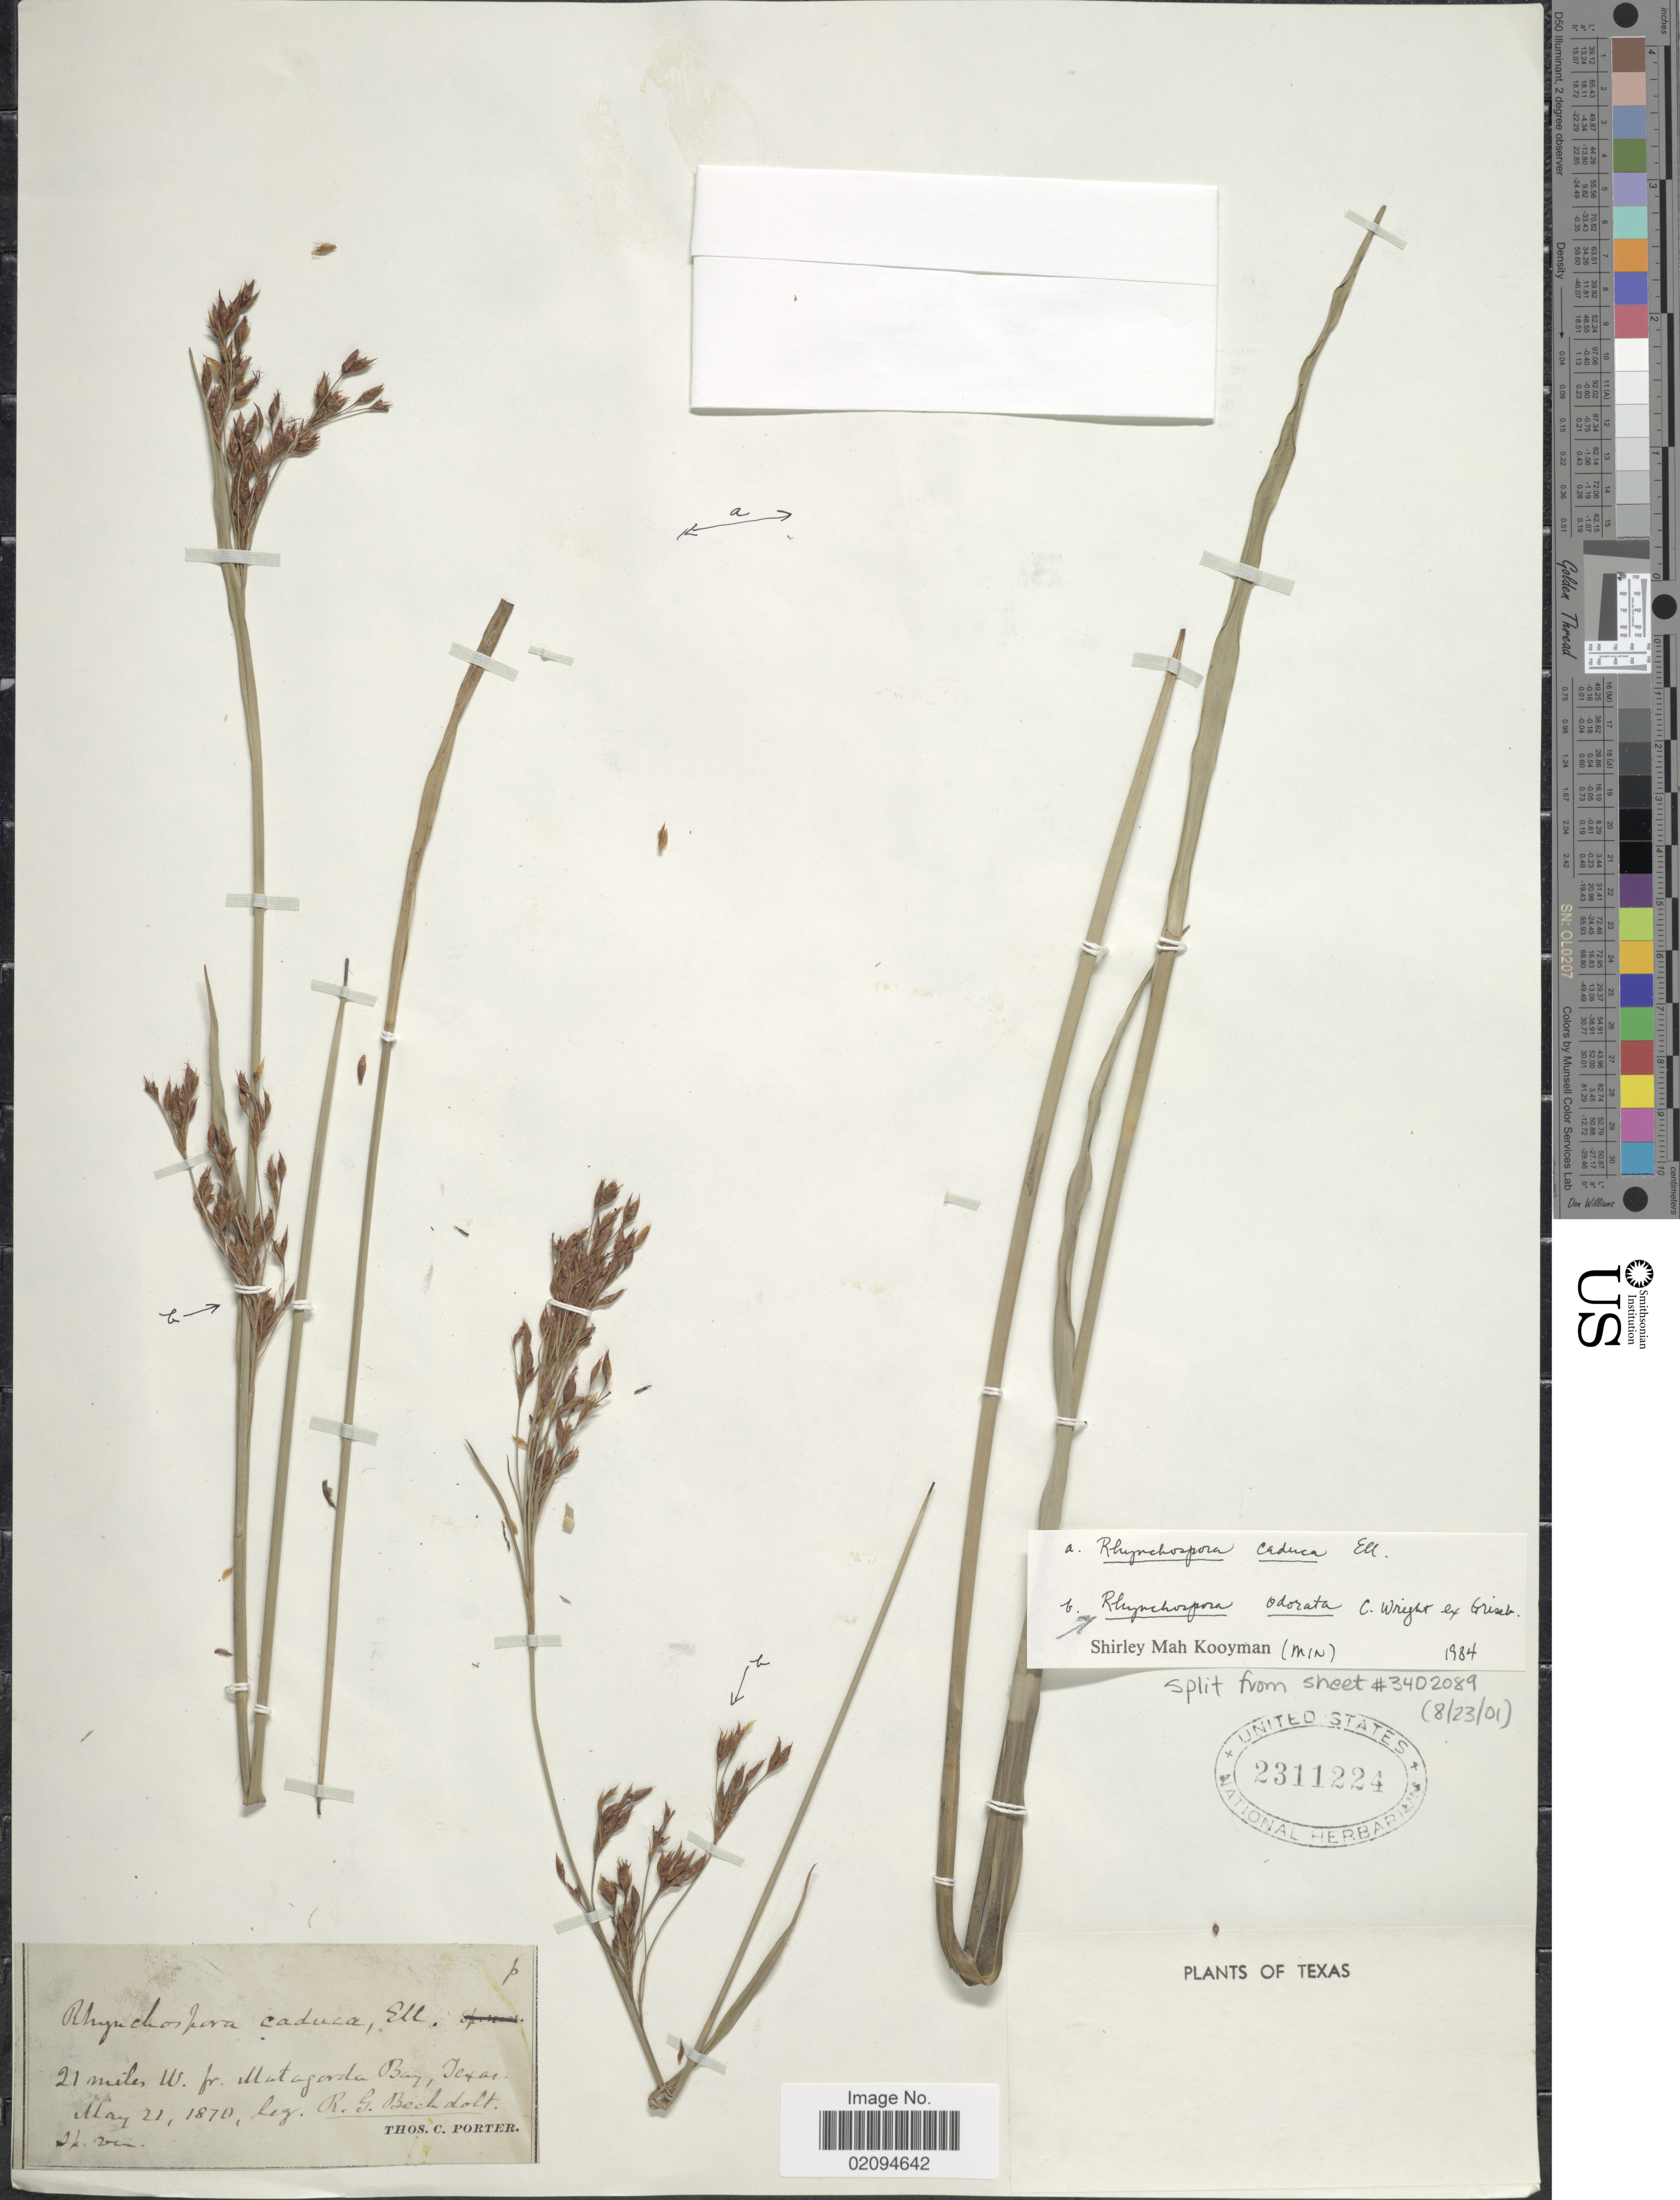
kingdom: Plantae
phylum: Tracheophyta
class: Liliopsida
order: Poales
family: Cyperaceae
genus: Rhynchospora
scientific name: Rhynchospora odorata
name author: C. Wright ex Griseb.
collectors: R. Beckdolt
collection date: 1870-05-21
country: United States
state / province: Texas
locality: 21 miles W. fr. Matagorda Bay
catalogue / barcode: US 2311224